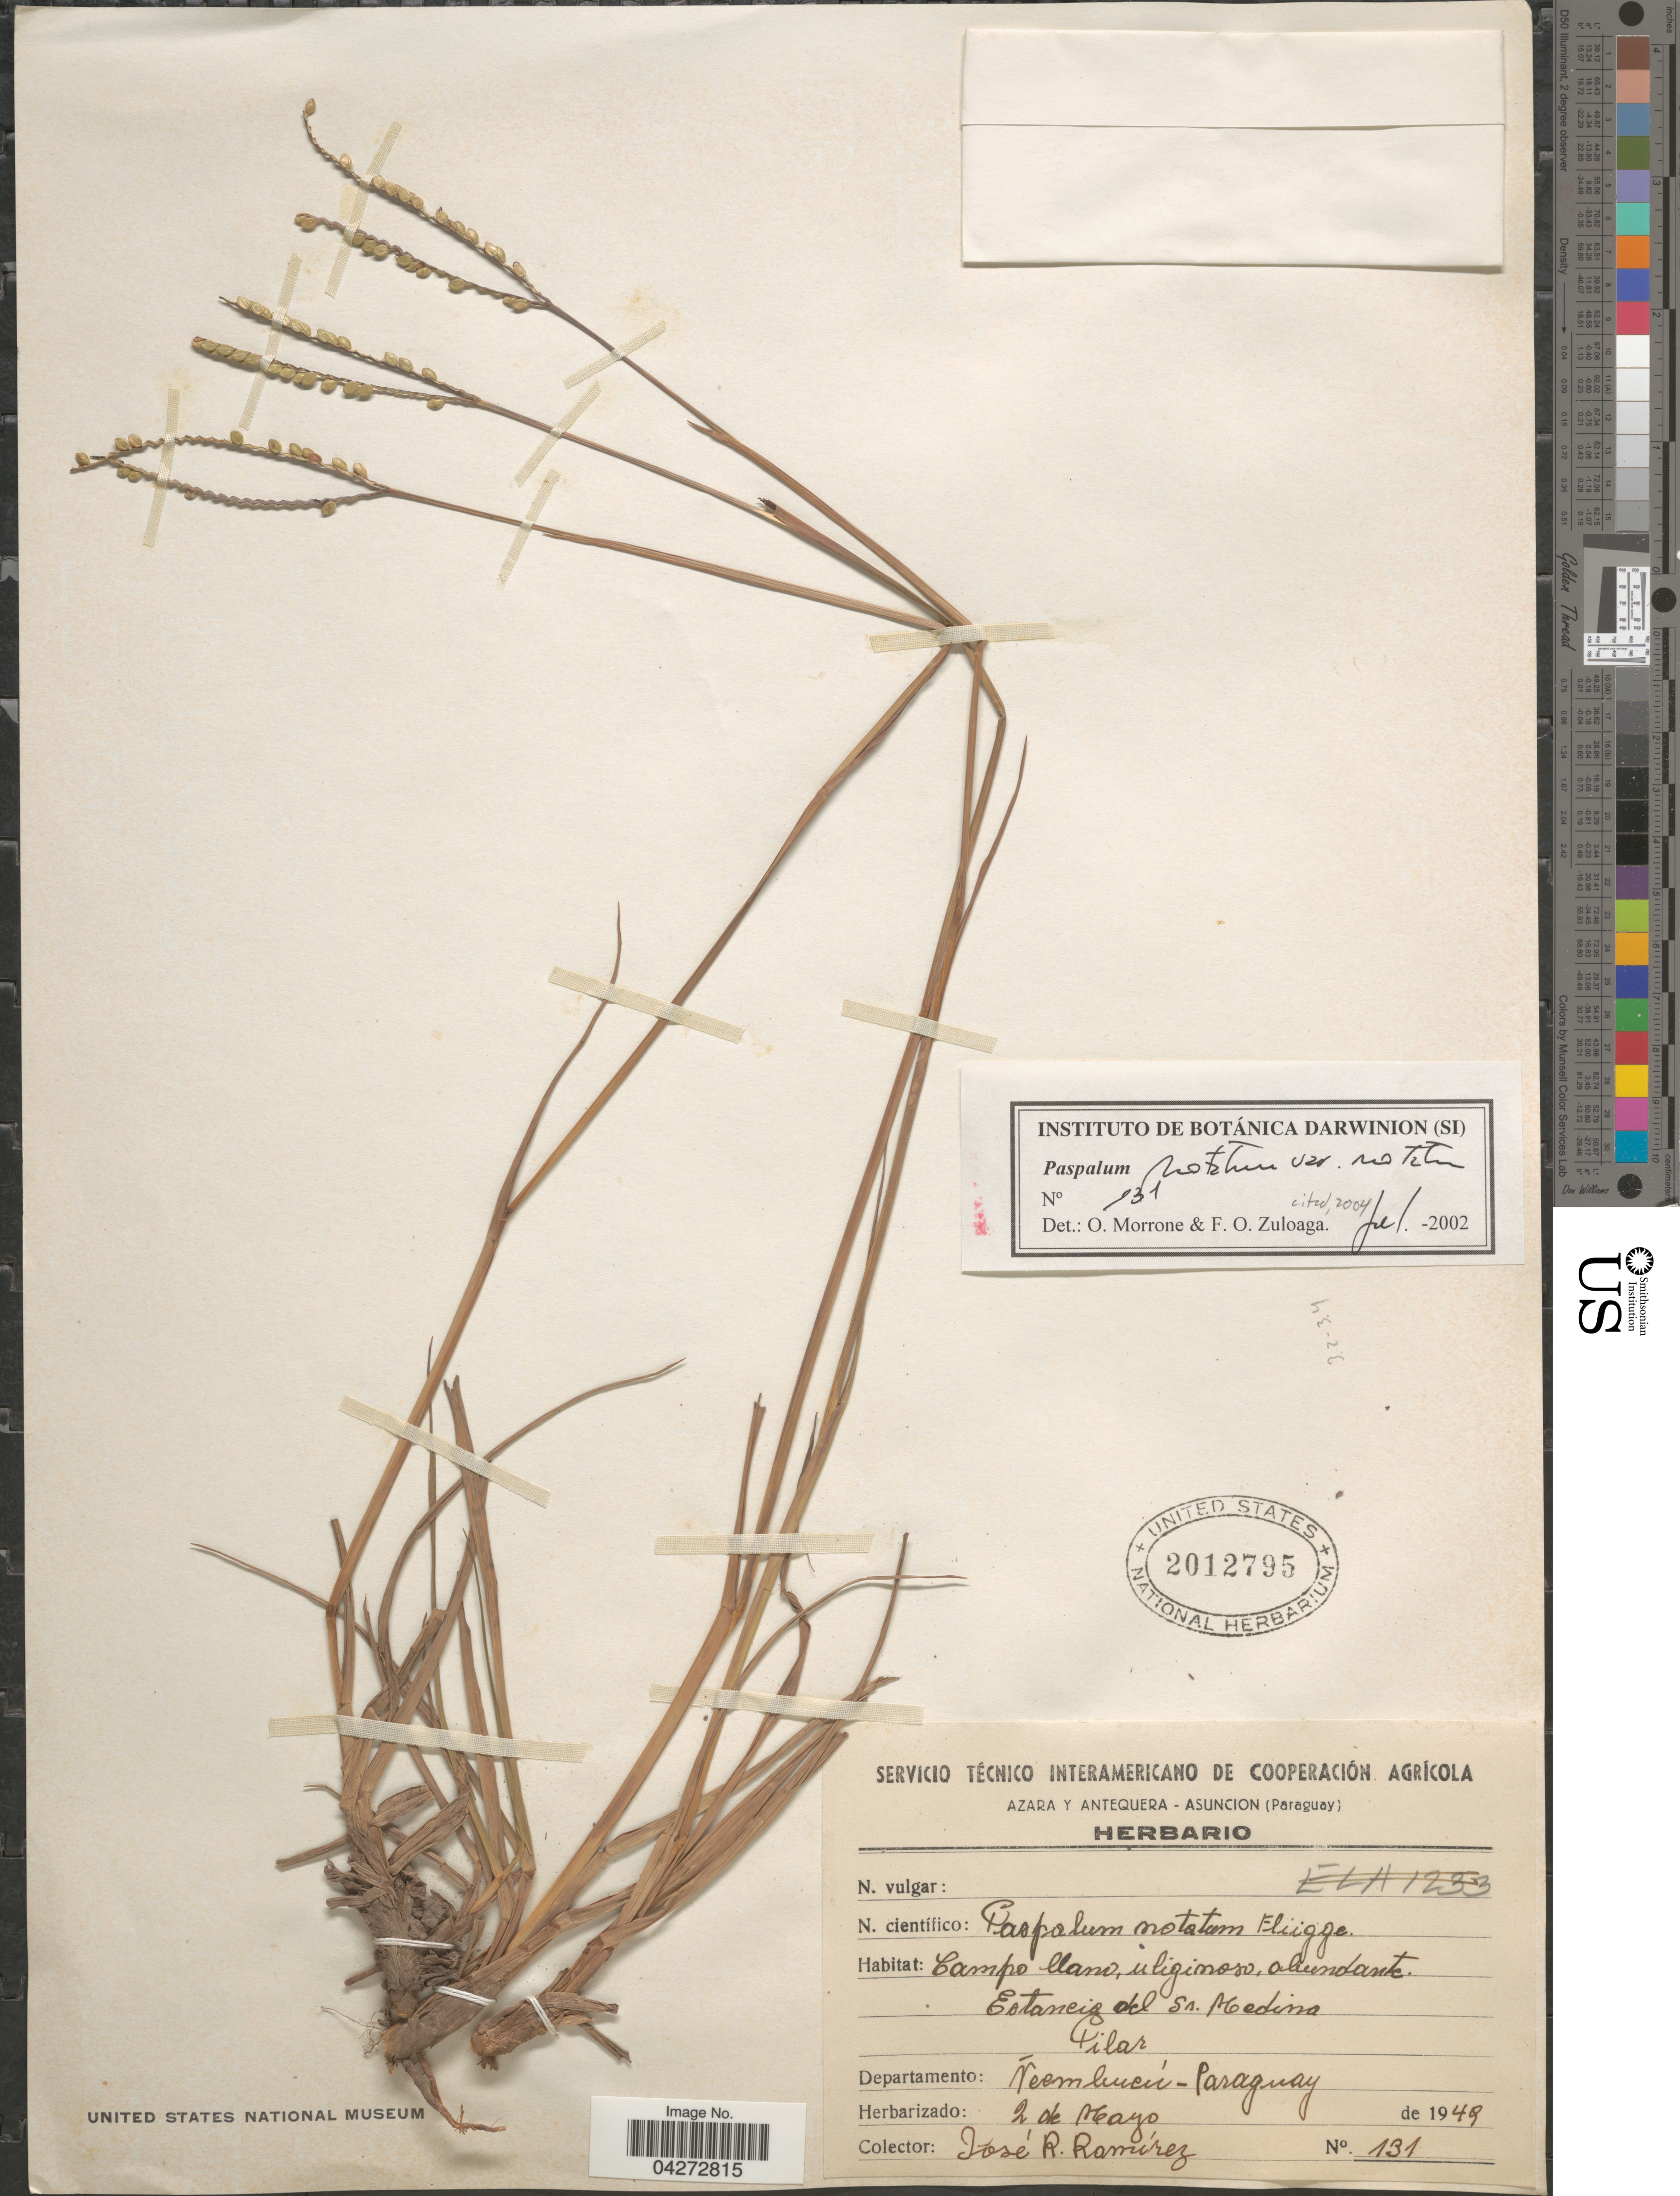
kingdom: Plantae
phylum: Tracheophyta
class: Liliopsida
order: Poales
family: Poaceae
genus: Paspalum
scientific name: Paspalum notatum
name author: Flüggé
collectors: J. Ramírez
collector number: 131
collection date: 1949-05-02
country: Paraguay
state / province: Neembucu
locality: Estancio del Sn. Medina. Pilar. Neembucu.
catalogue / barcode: US 2012795